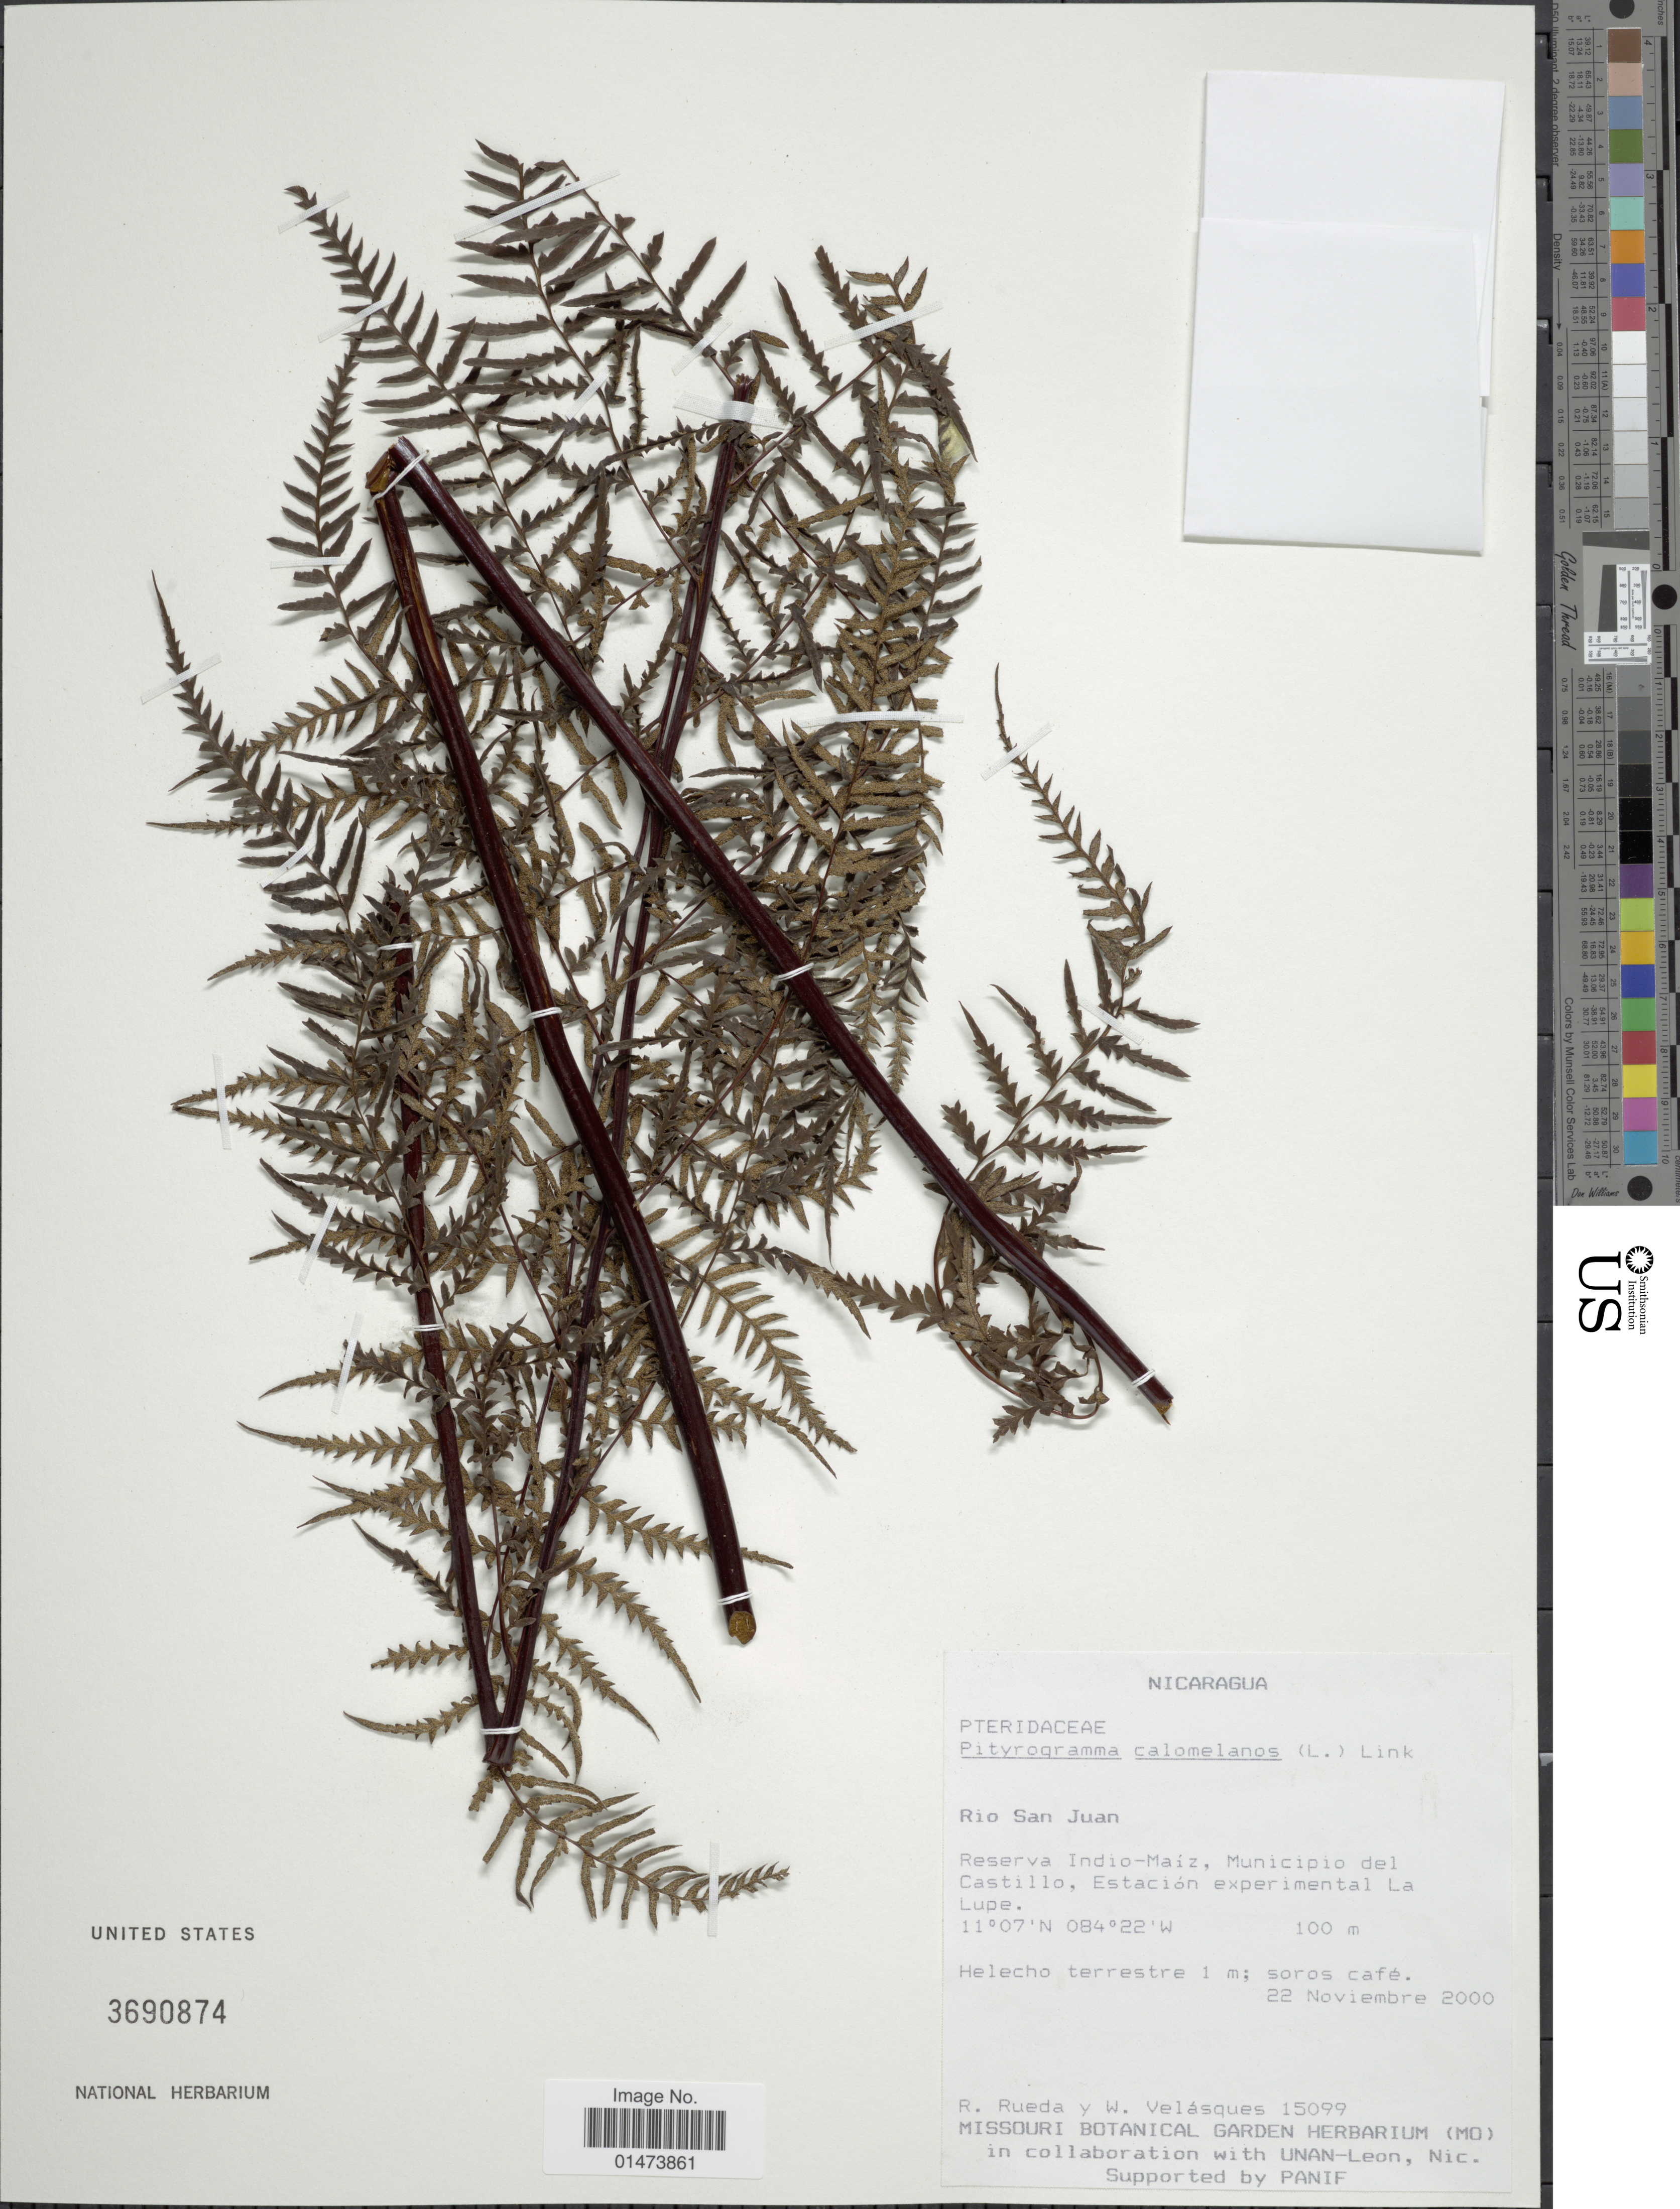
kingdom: Plantae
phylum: Tracheophyta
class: Polypodiopsida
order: Polypodiales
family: Pteridaceae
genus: Pityrogramma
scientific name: Pityrogramma calomelanos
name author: (L.) Link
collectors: R. Rueda & W. Velasques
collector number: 15099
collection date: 2000-11-22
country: Nicaragua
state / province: Rio San Juan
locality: Reserva indio-Maiz, Municipo del Castillo, Estacion experimental La Lupe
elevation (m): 100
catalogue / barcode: US 3690874